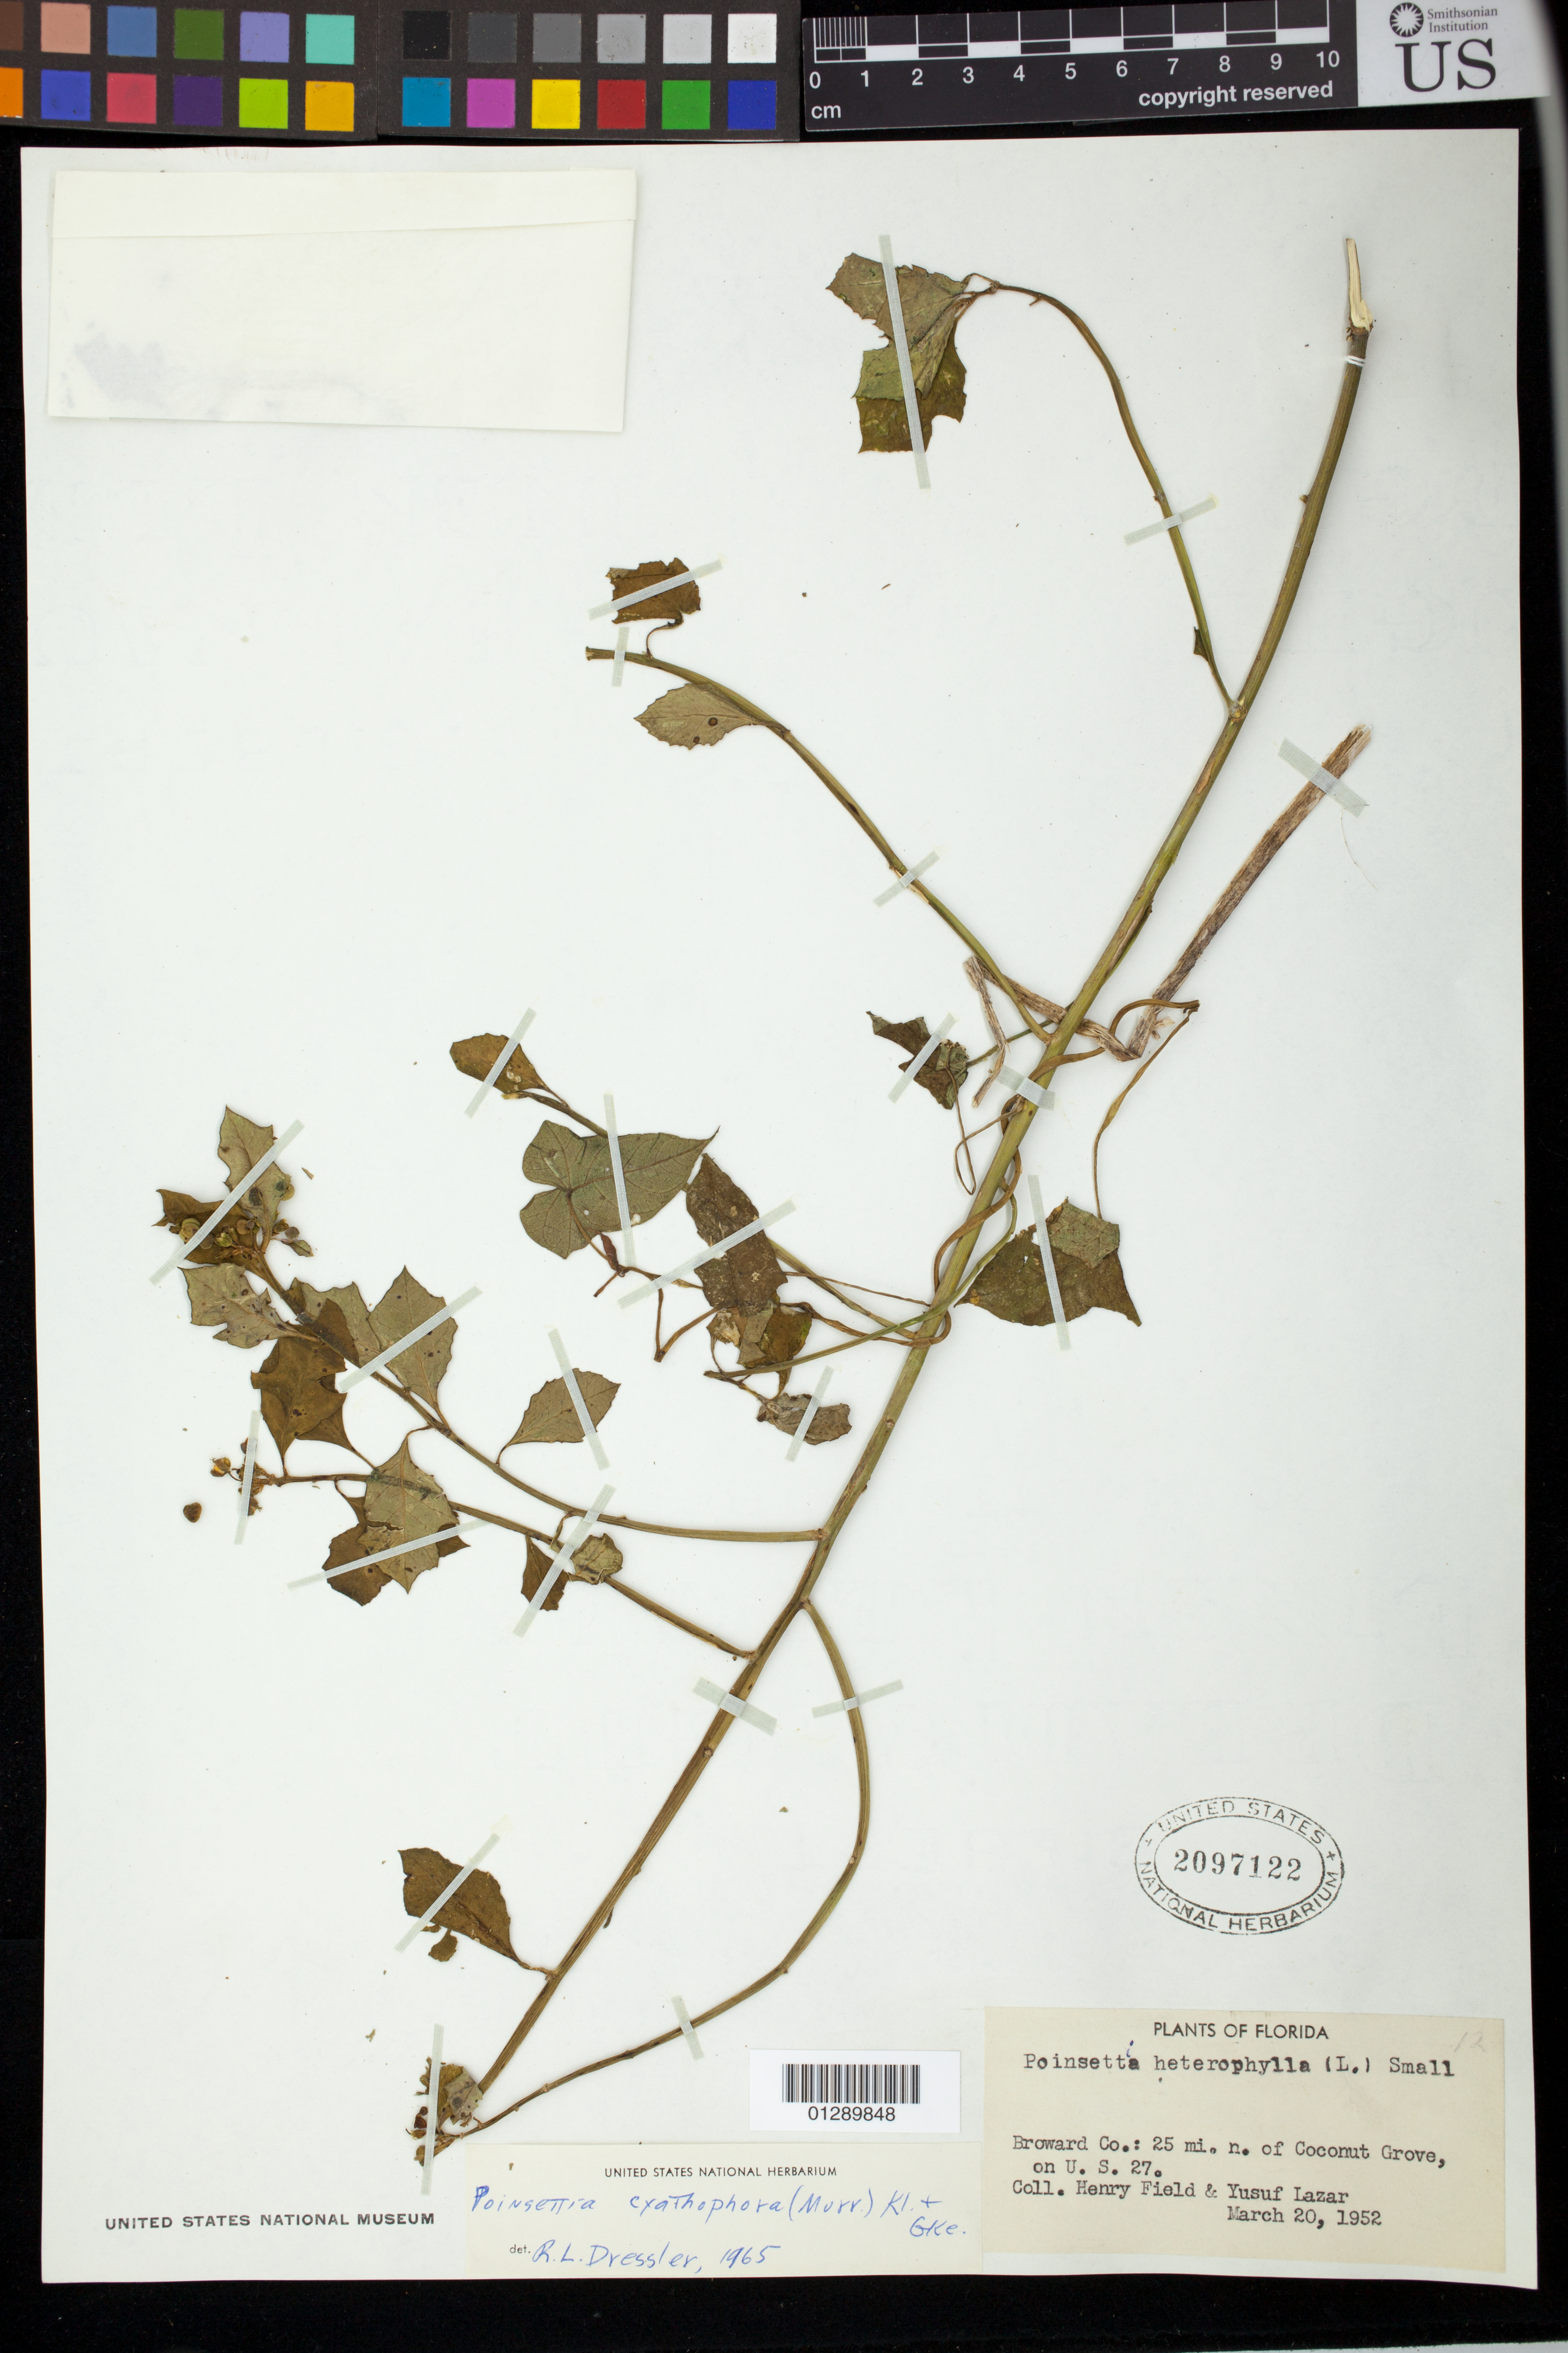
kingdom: Plantae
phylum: Tracheophyta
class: Magnoliopsida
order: Malpighiales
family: Euphorbiaceae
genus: Euphorbia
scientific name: Euphorbia heterophylla var. cyathophora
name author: (Murr.) Griseb.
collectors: H. Field & Y. Lazar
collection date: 1952-03-20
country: United States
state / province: Florida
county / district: Broward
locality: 25 miles north of Coconut Grove on US 27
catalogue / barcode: US 2097122